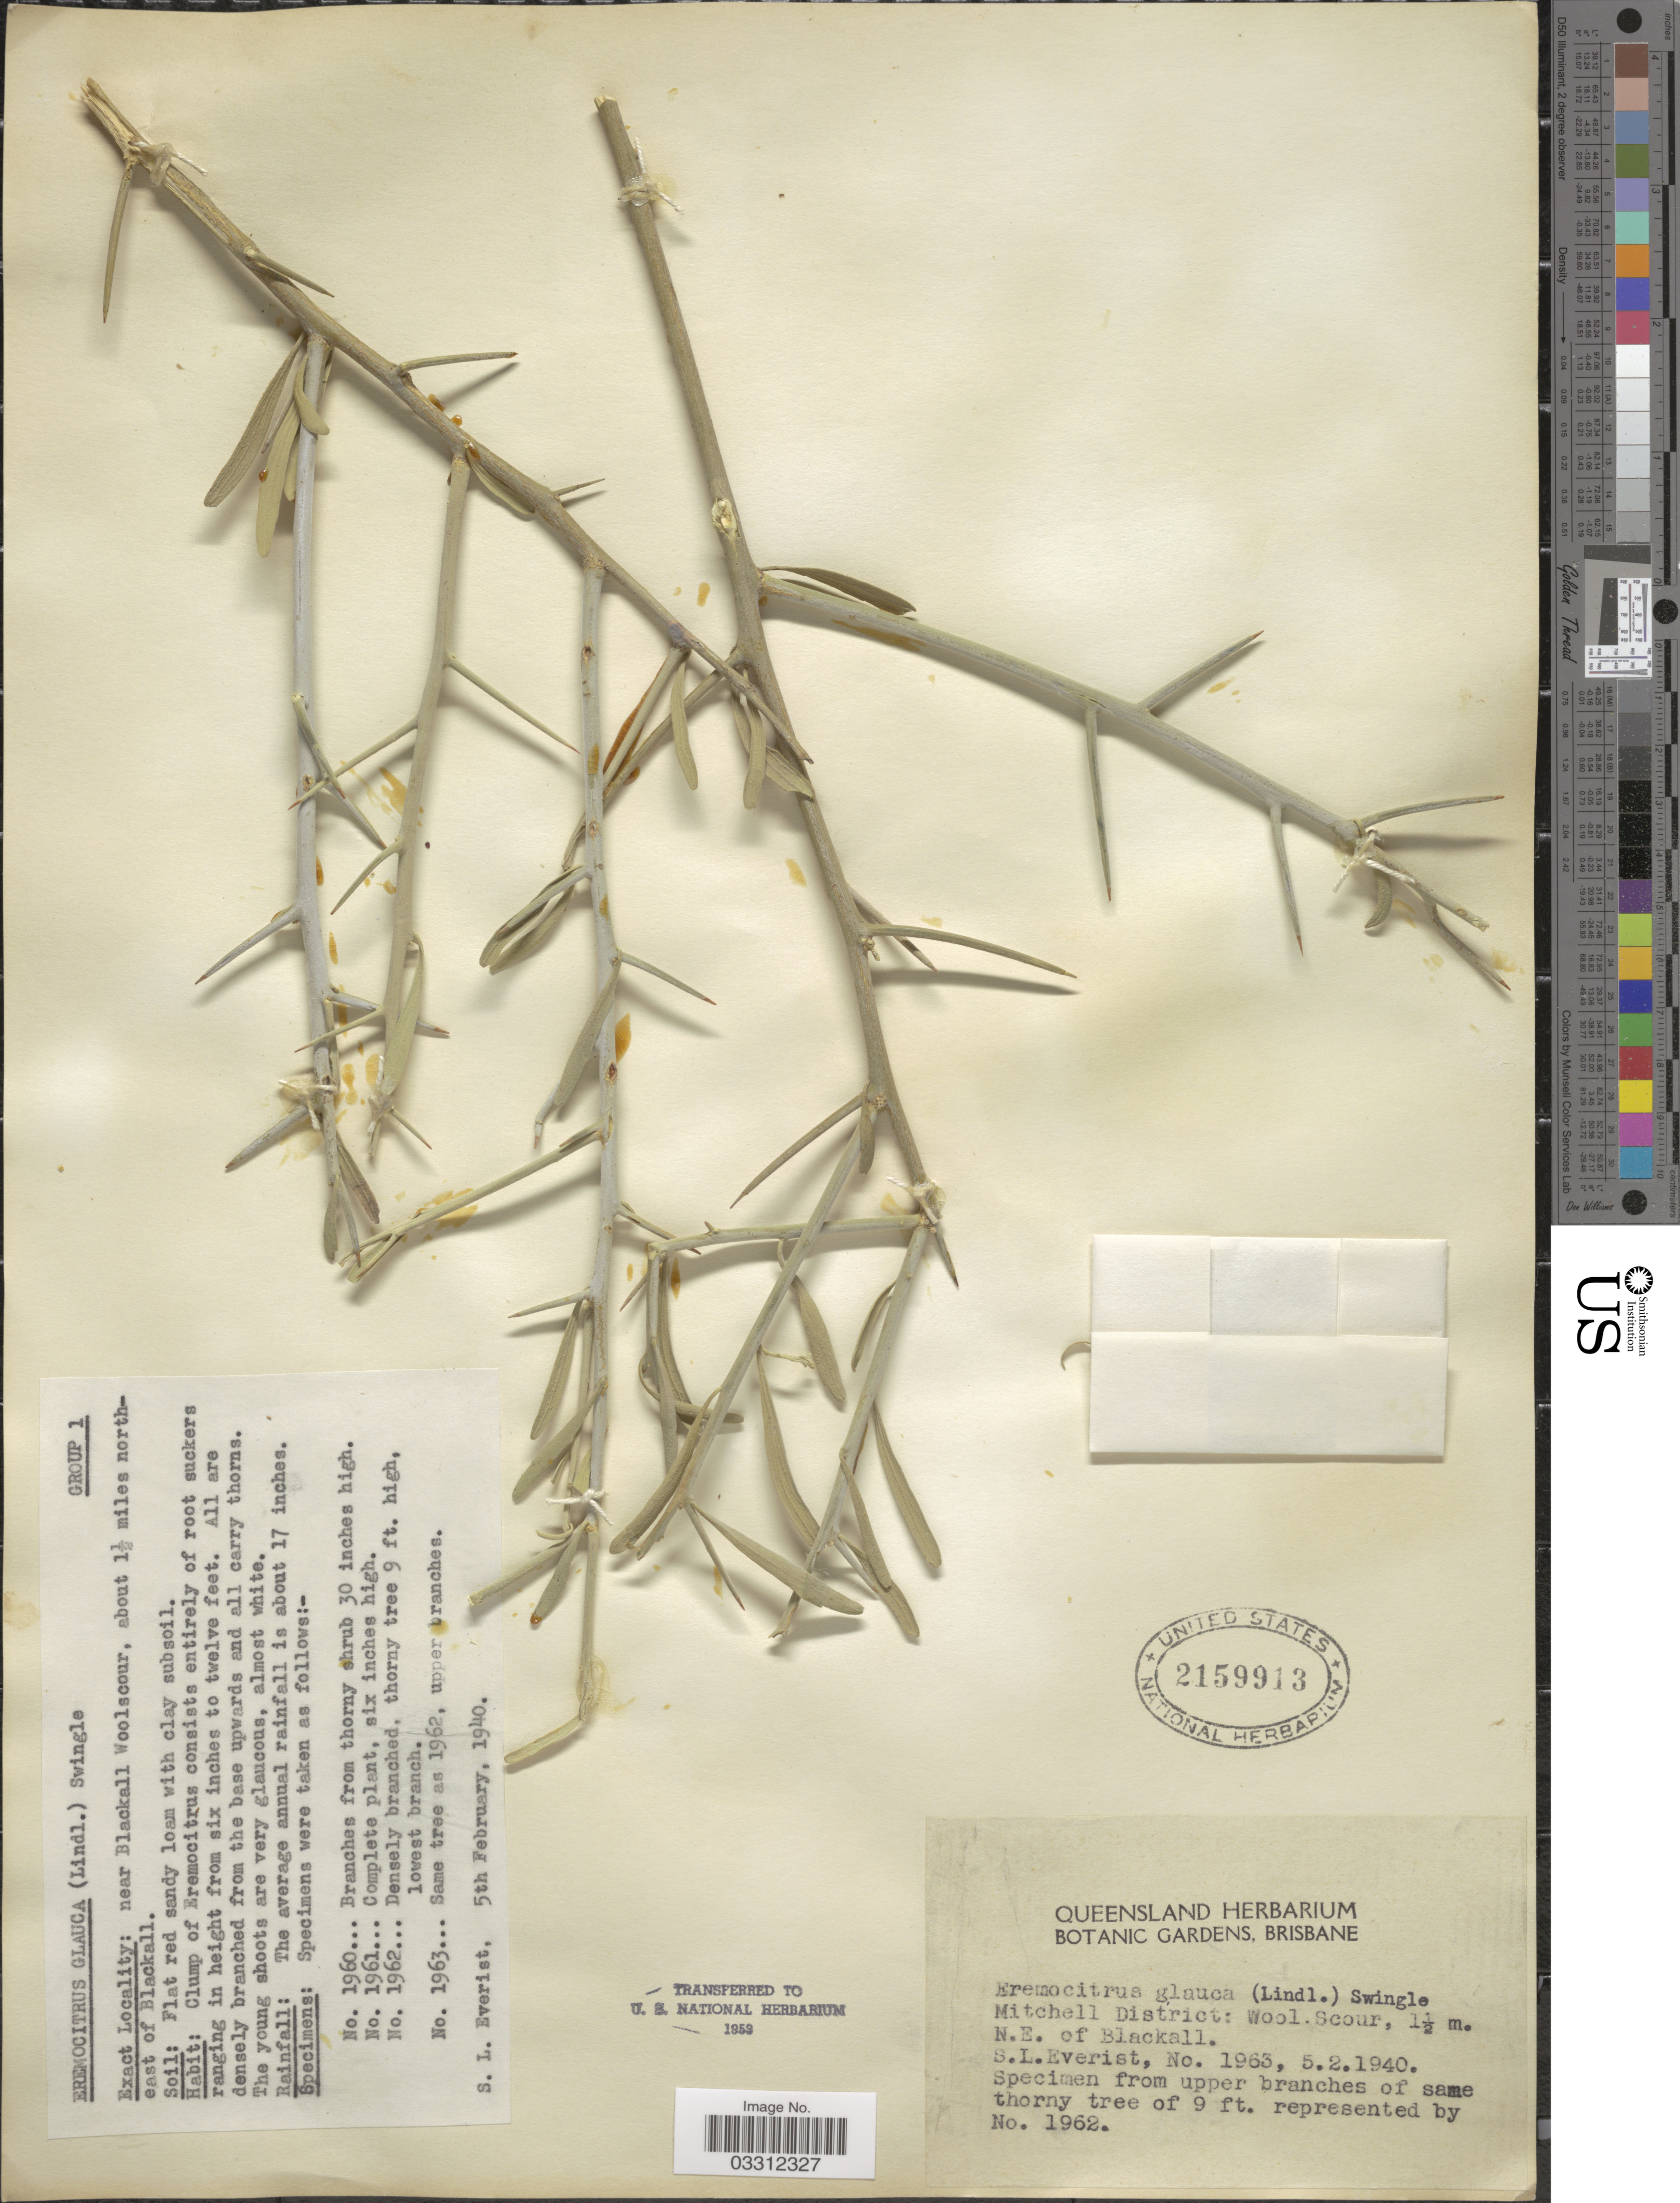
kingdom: Plantae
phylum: Tracheophyta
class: Magnoliopsida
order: Sapindales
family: Rutaceae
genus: Citrus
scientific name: Citrus glauca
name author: (Lindl.) Burkill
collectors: S. Everist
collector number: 1963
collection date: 1940-02-05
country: Australia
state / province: Queensland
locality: Mitchell District: near Blackall Woolscour, about 1½ miles northeast of Blackall.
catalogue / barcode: US 2159913